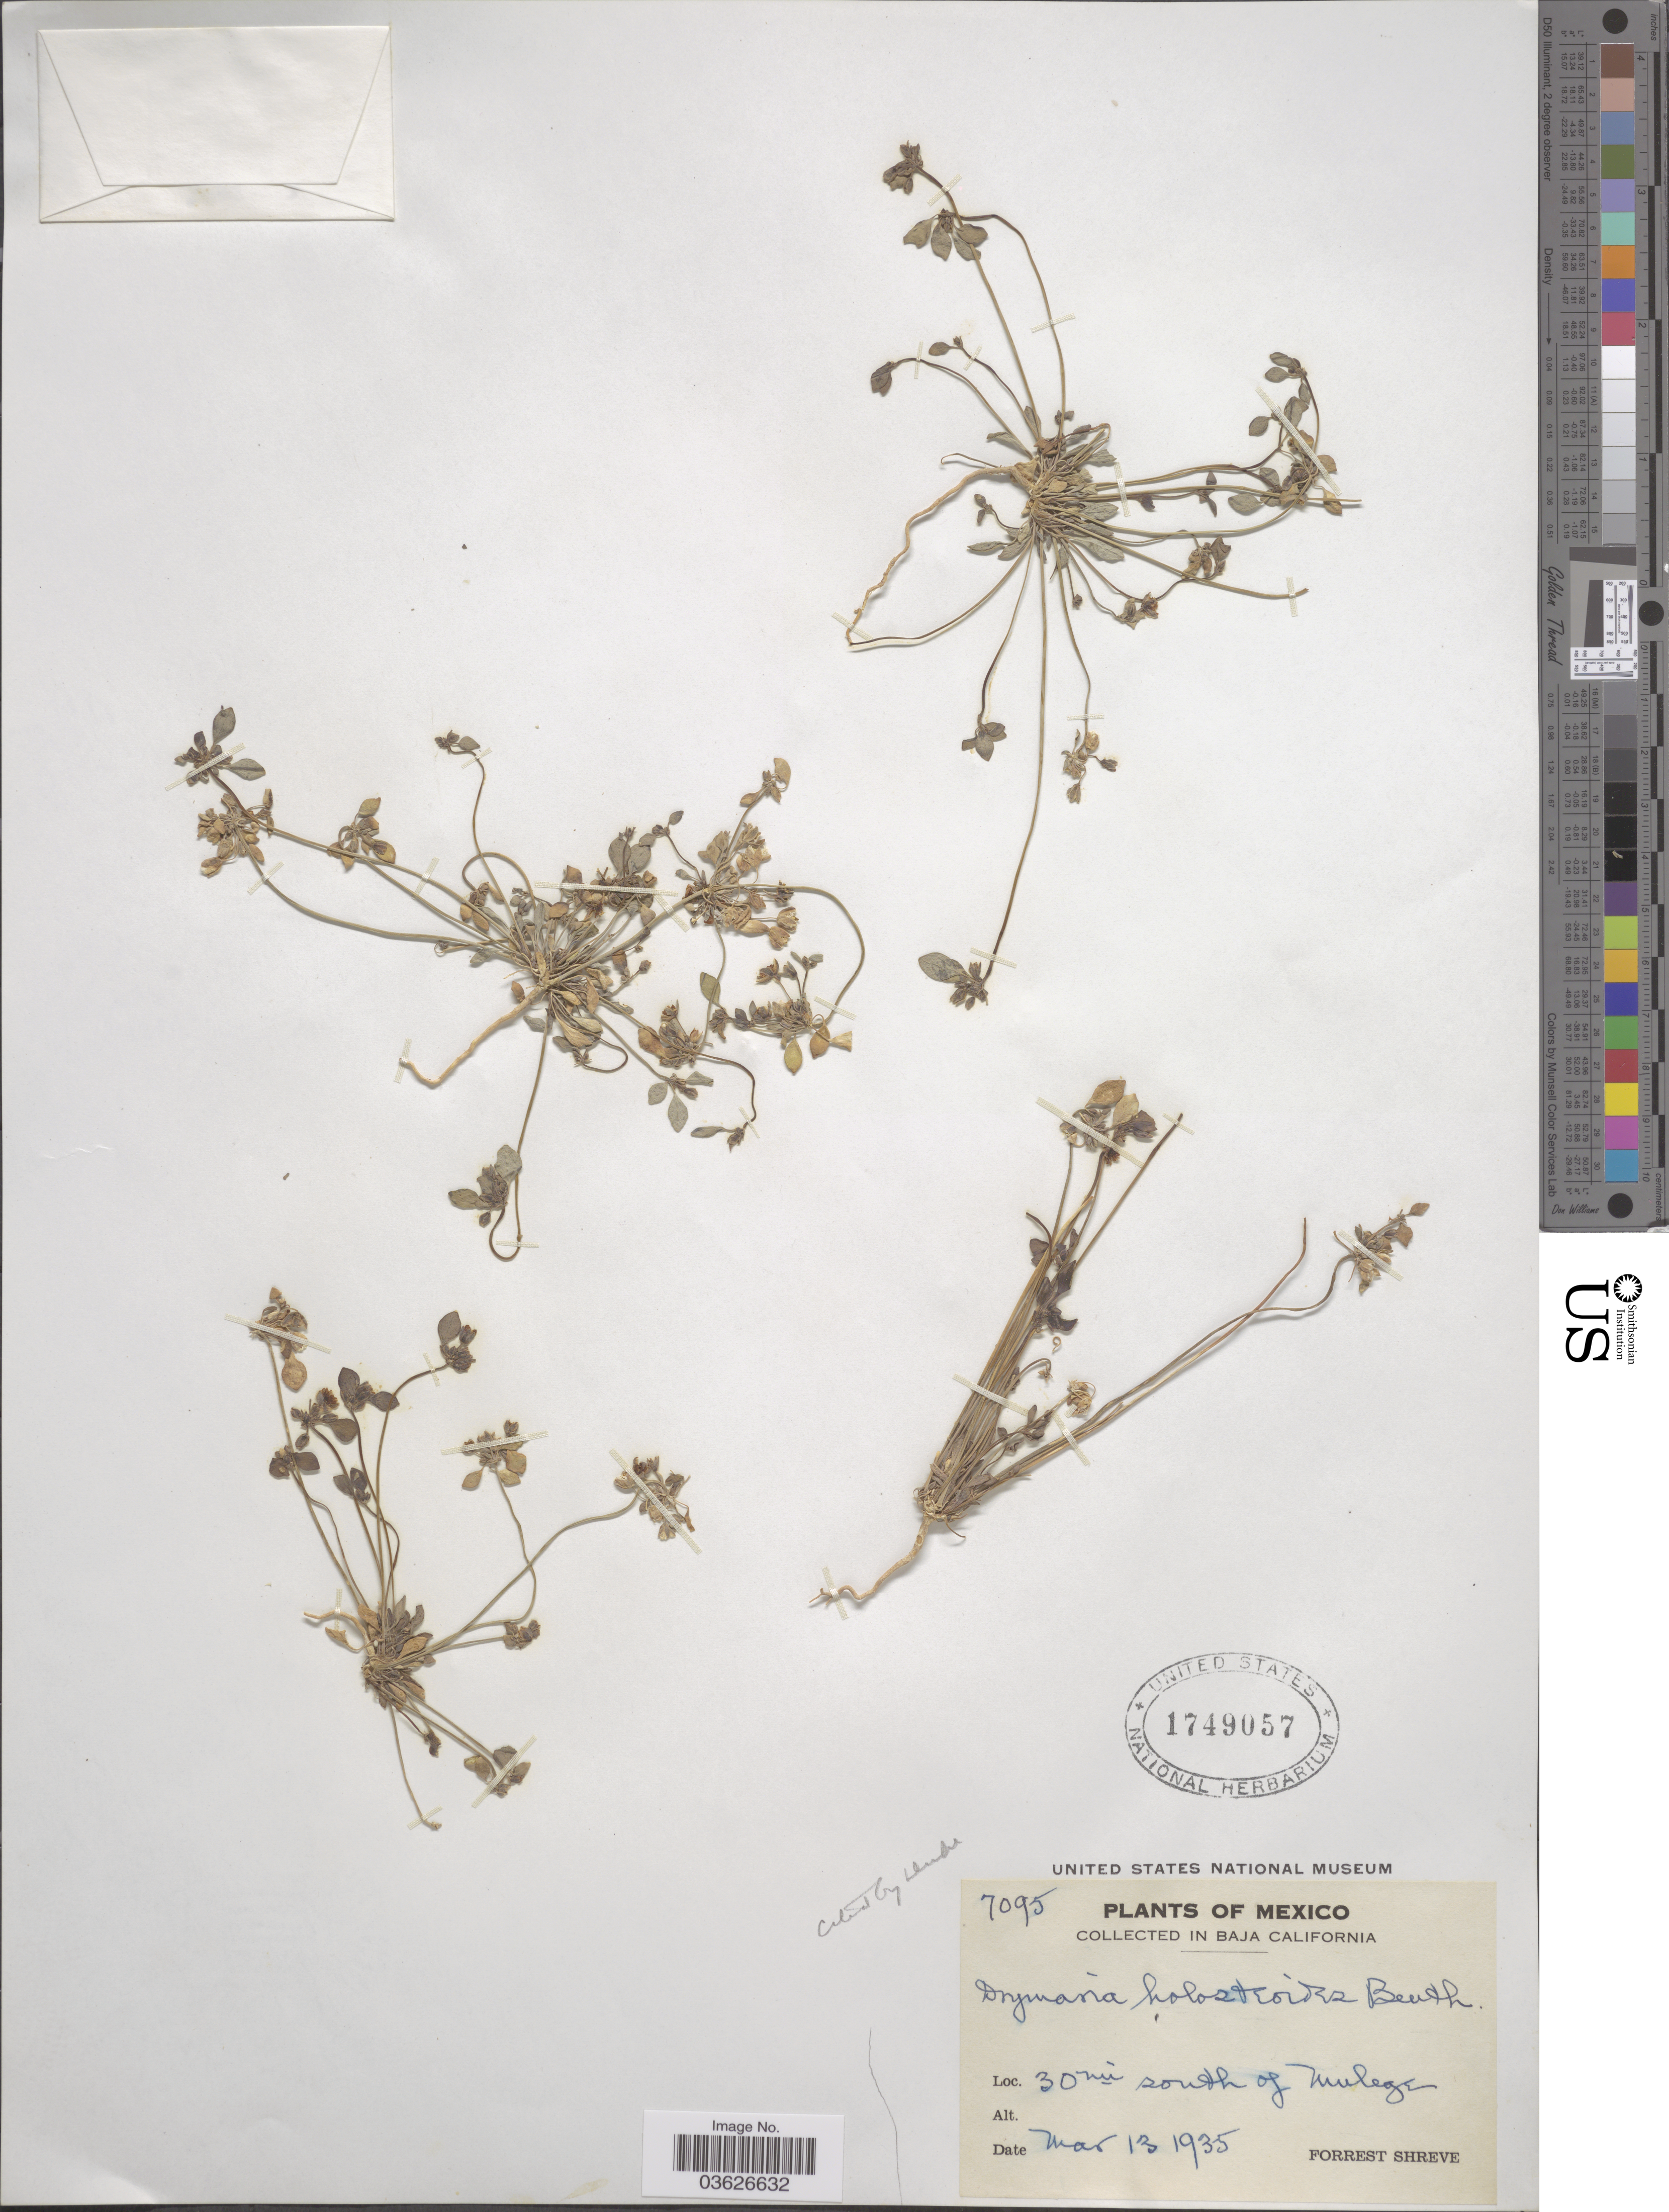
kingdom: Plantae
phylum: Tracheophyta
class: Magnoliopsida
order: Caryophyllales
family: Caryophyllaceae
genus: Drymaria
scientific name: Drymaria holosteoides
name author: Benth.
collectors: F. Shreve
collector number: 7095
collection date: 1935-03-13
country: Mexico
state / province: Baja California Sur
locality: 30 mi south of Mulege.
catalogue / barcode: US 1749057